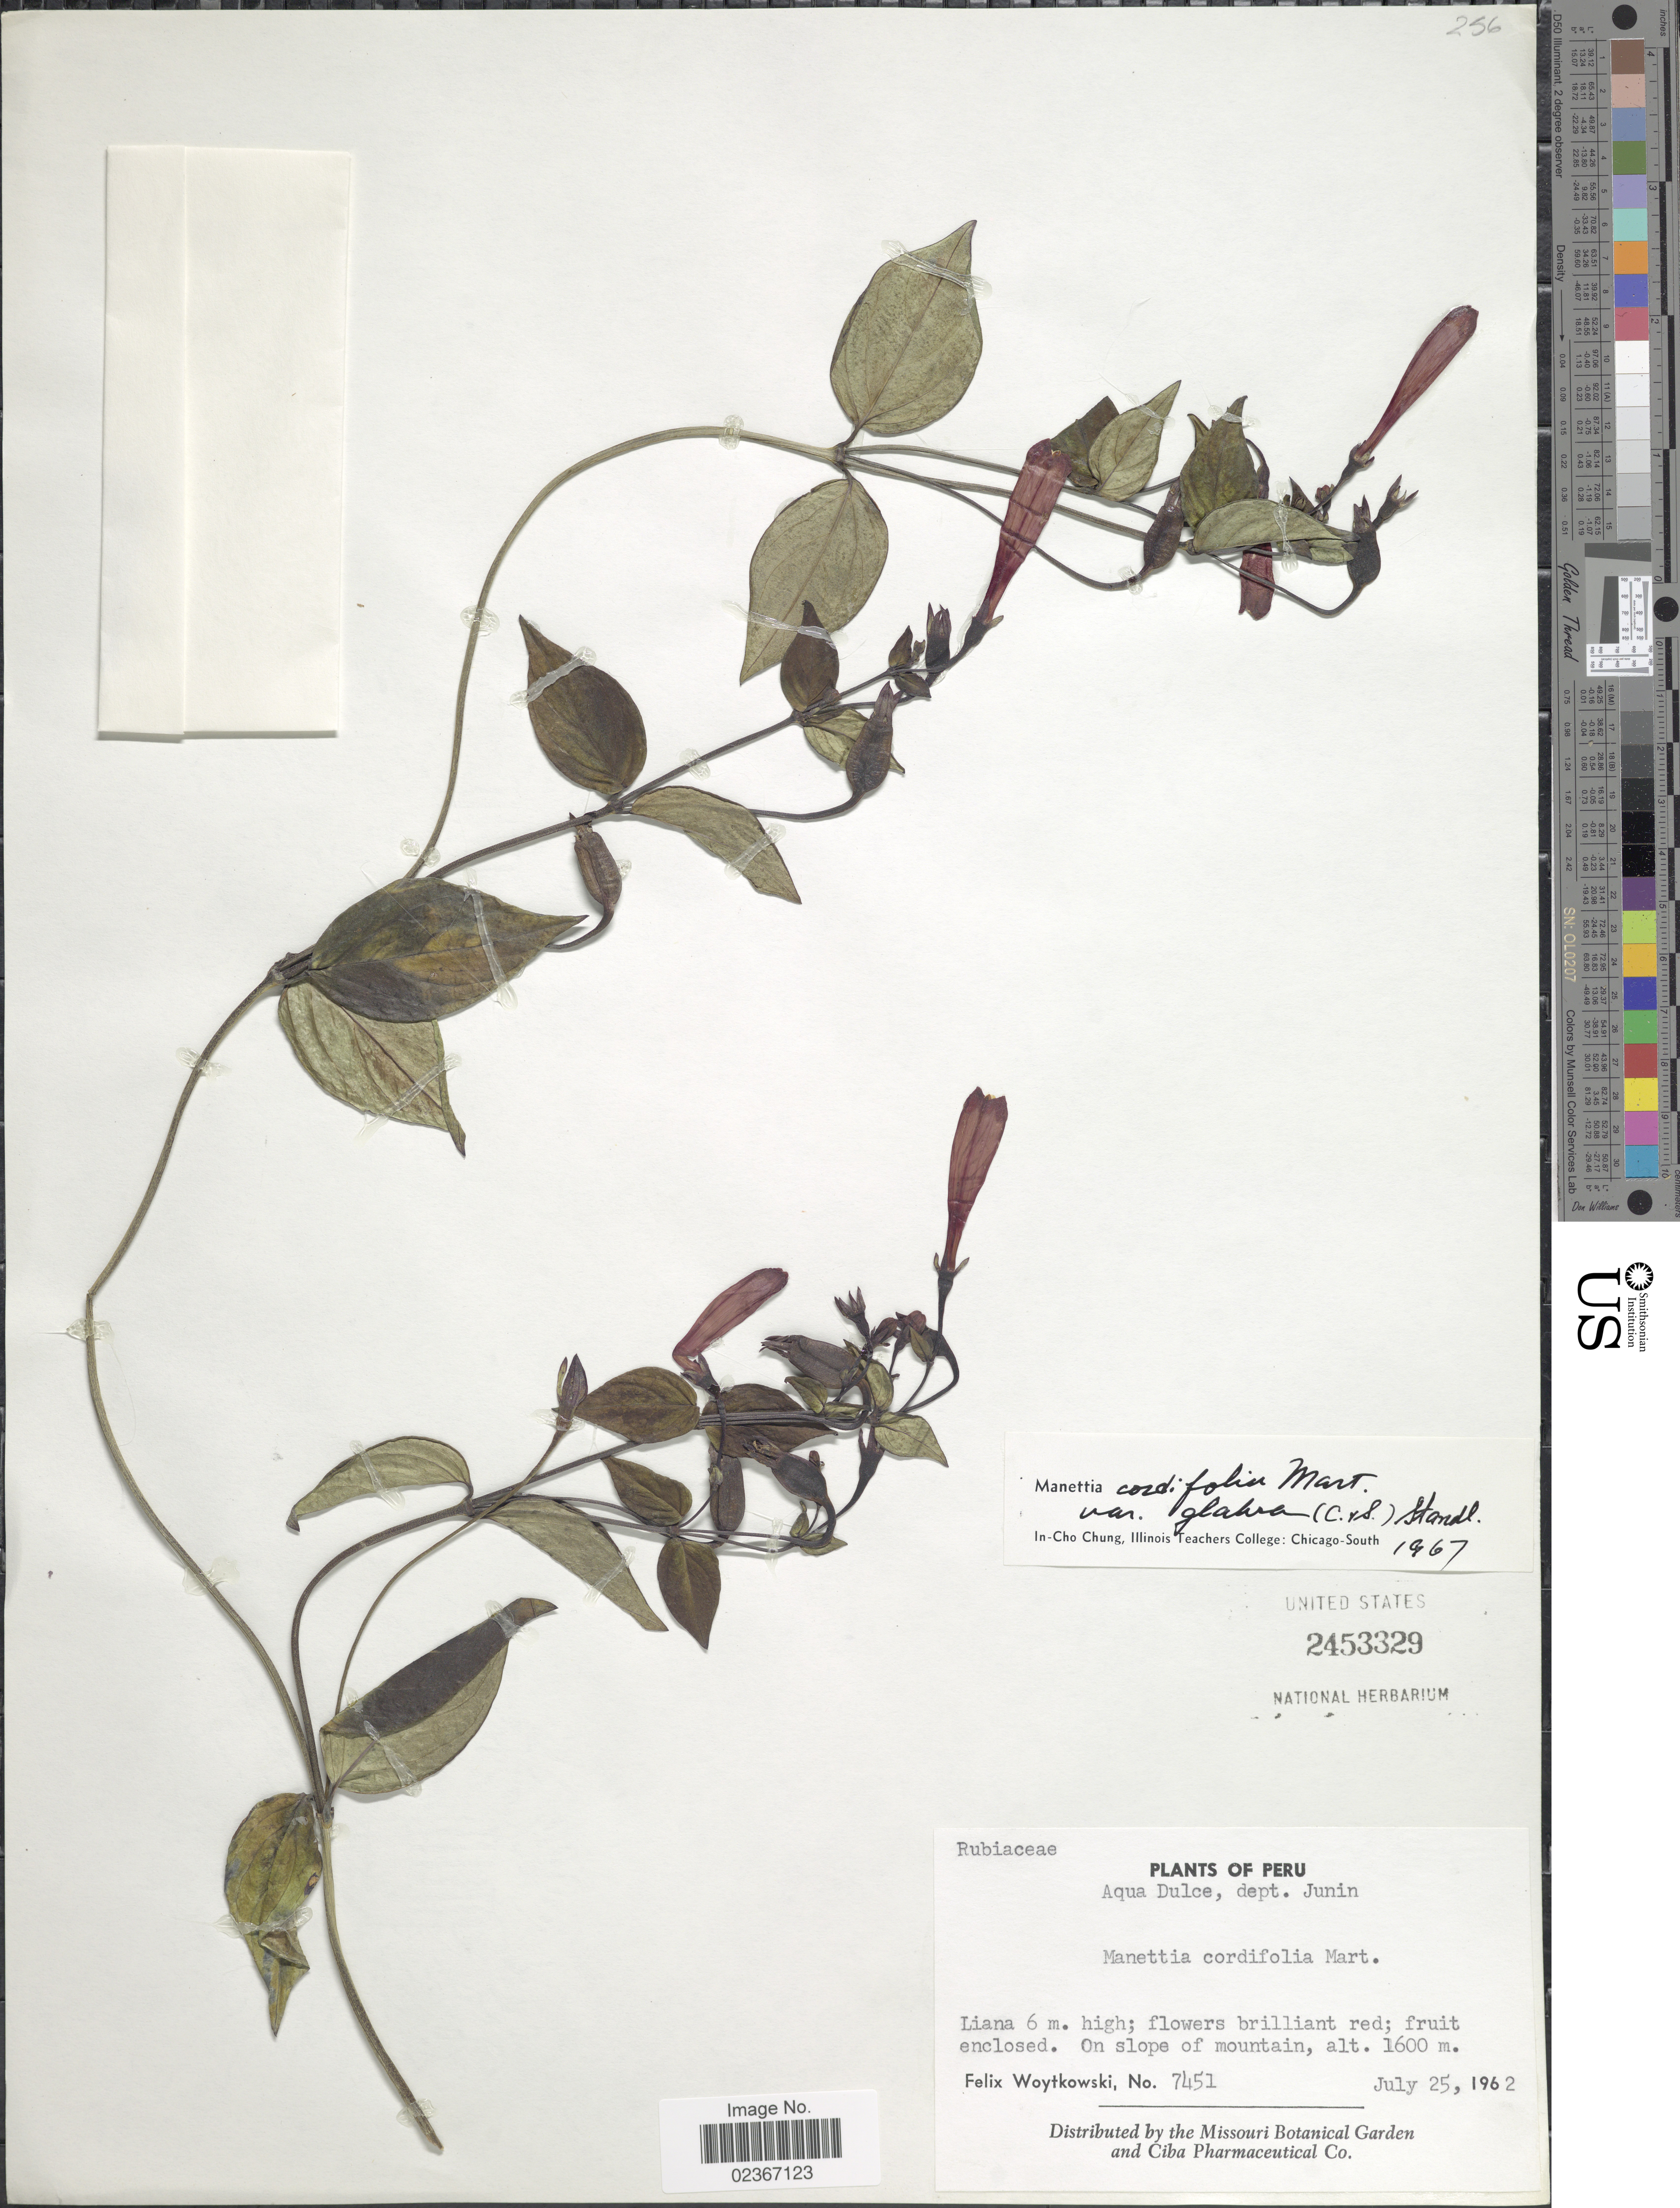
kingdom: Plantae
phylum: Tracheophyta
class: Magnoliopsida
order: Gentianales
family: Rubiaceae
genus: Manettia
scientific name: Manettia cordifolia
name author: Mart.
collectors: F. Woytkowski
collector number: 7451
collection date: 1962-07-25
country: Peru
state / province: Junín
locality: Aqua Dulce, On slope of mountain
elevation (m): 1600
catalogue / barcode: US 2453329